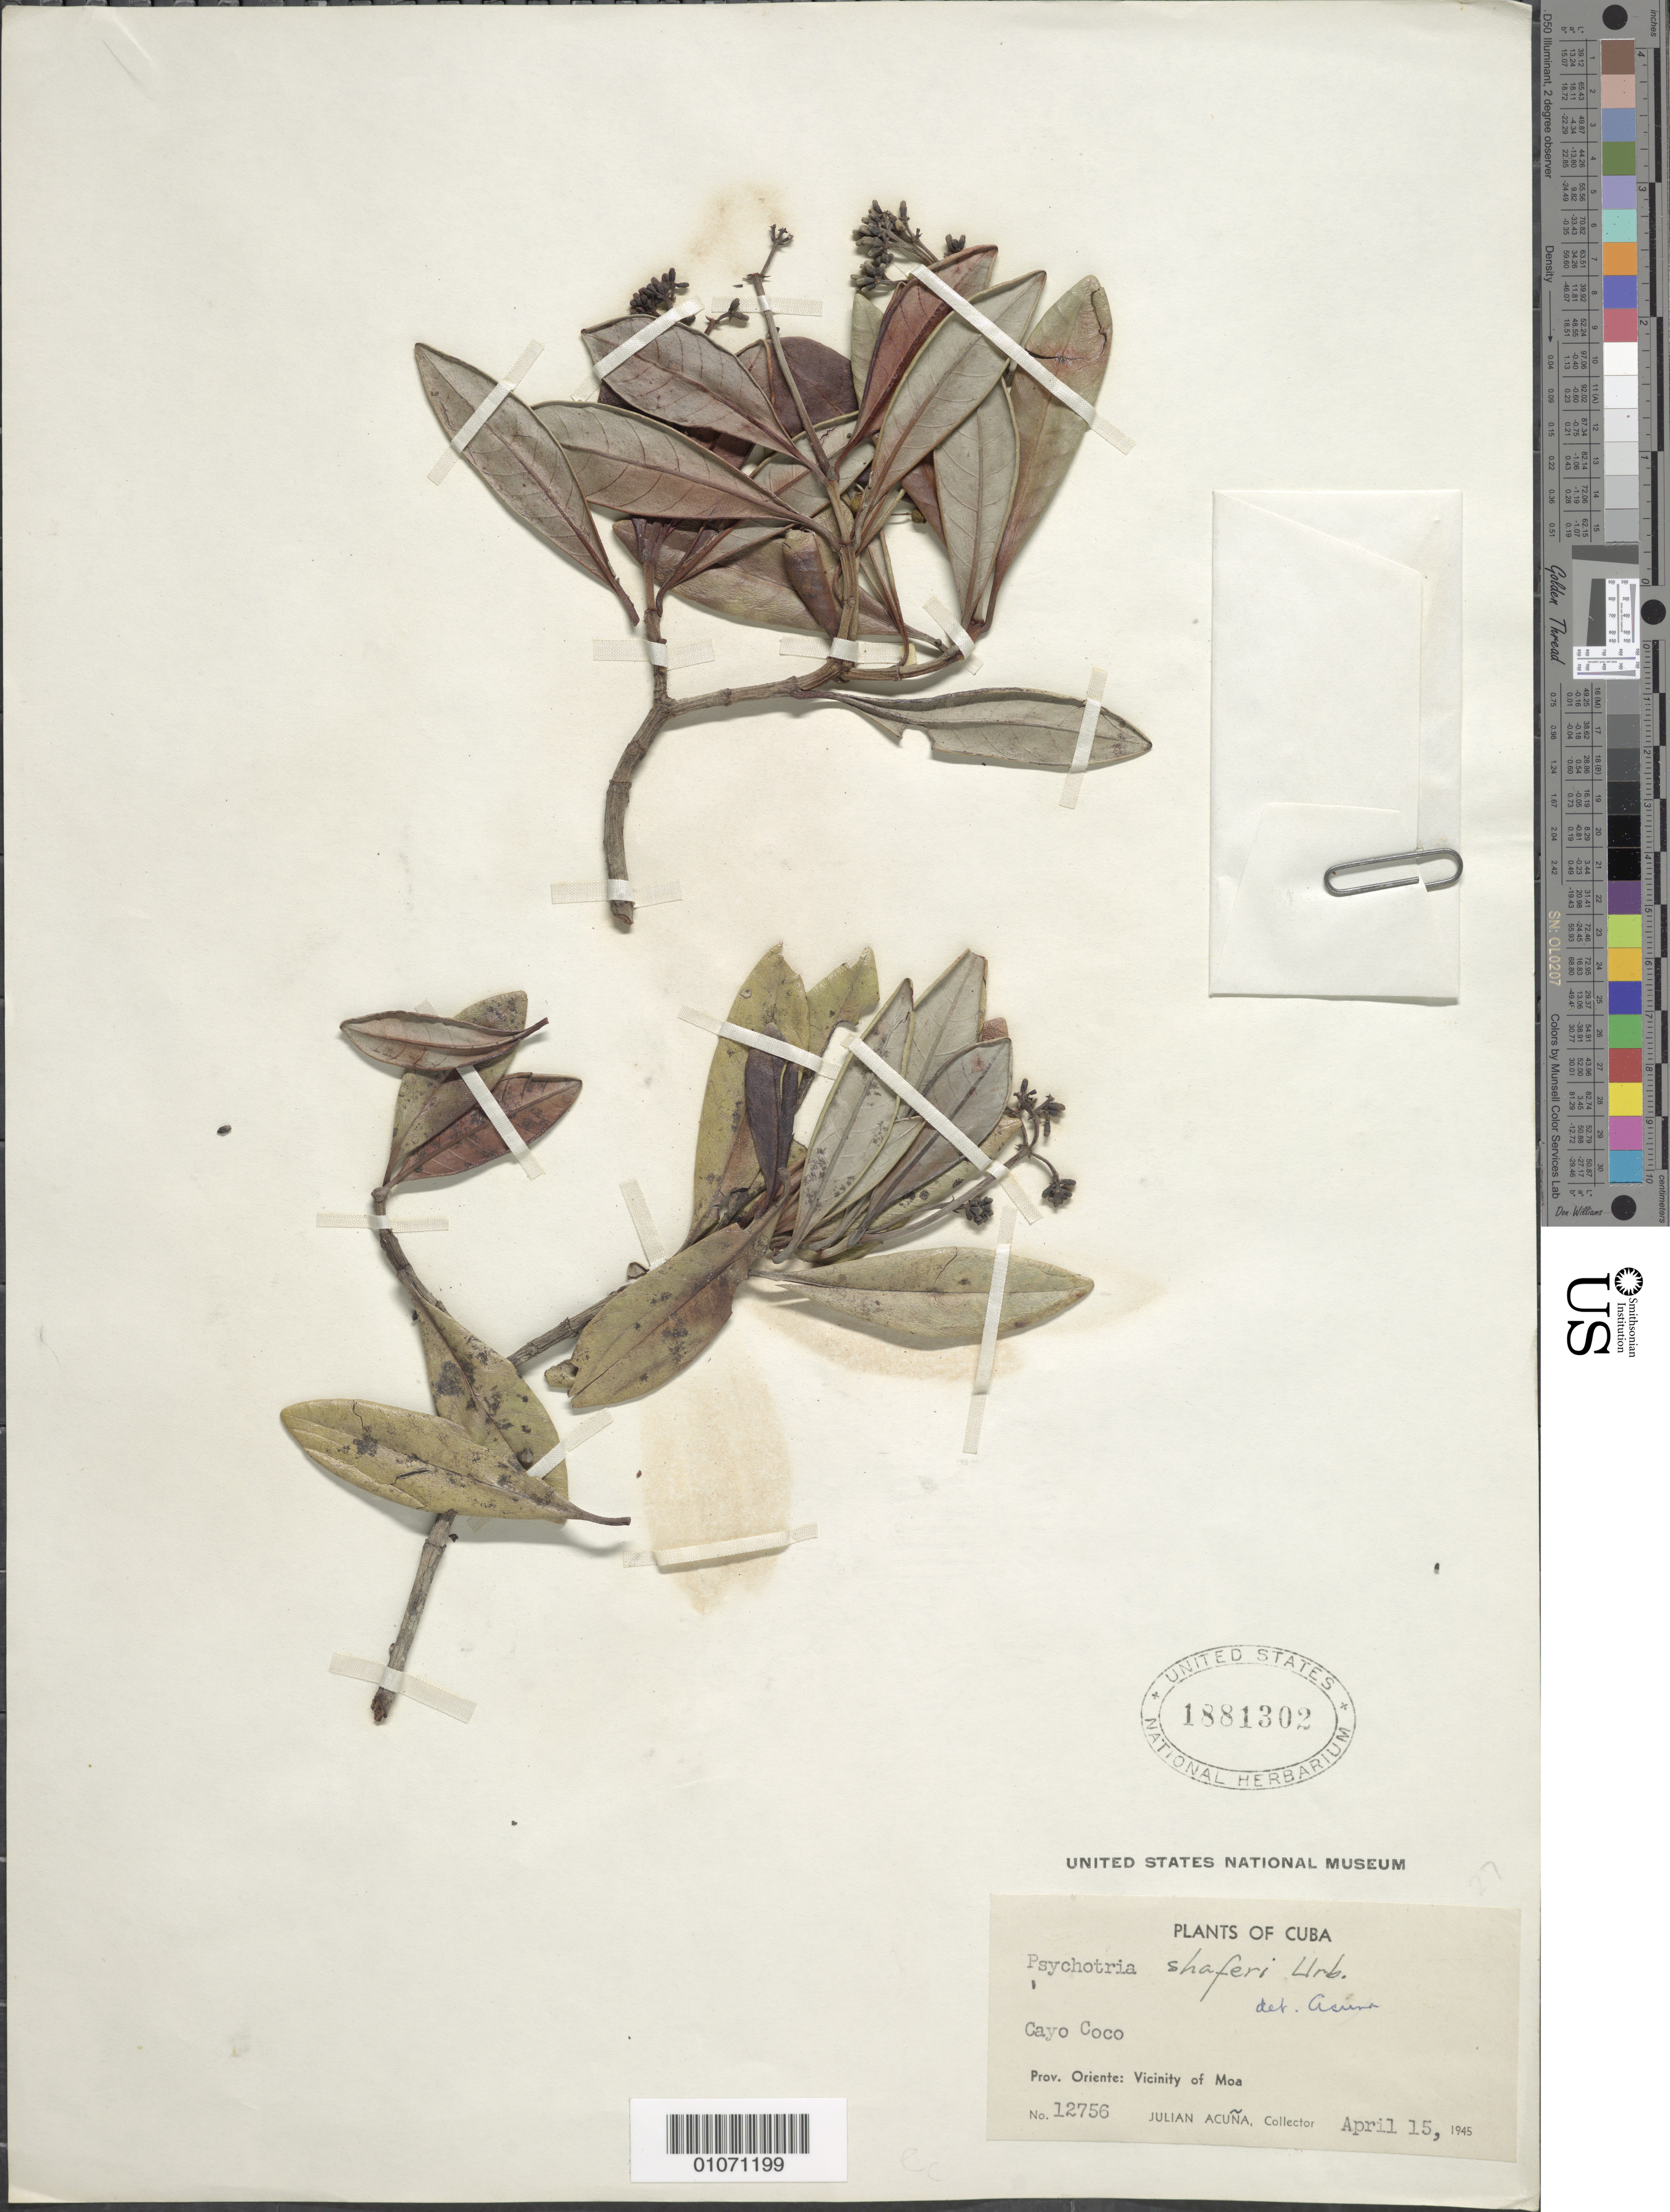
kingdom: Plantae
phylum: Tracheophyta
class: Magnoliopsida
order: Gentianales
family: Rubiaceae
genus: Psychotria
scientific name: Psychotria shaferi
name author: Urb.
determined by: Acuña, J. B.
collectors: J. Acuña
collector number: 12756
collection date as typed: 15 Apr 1945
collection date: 1945-04-15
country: Cuba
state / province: Holguín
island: Cuba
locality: Moa vicinity; Cay Coco [Oriente]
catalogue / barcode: US 1881302